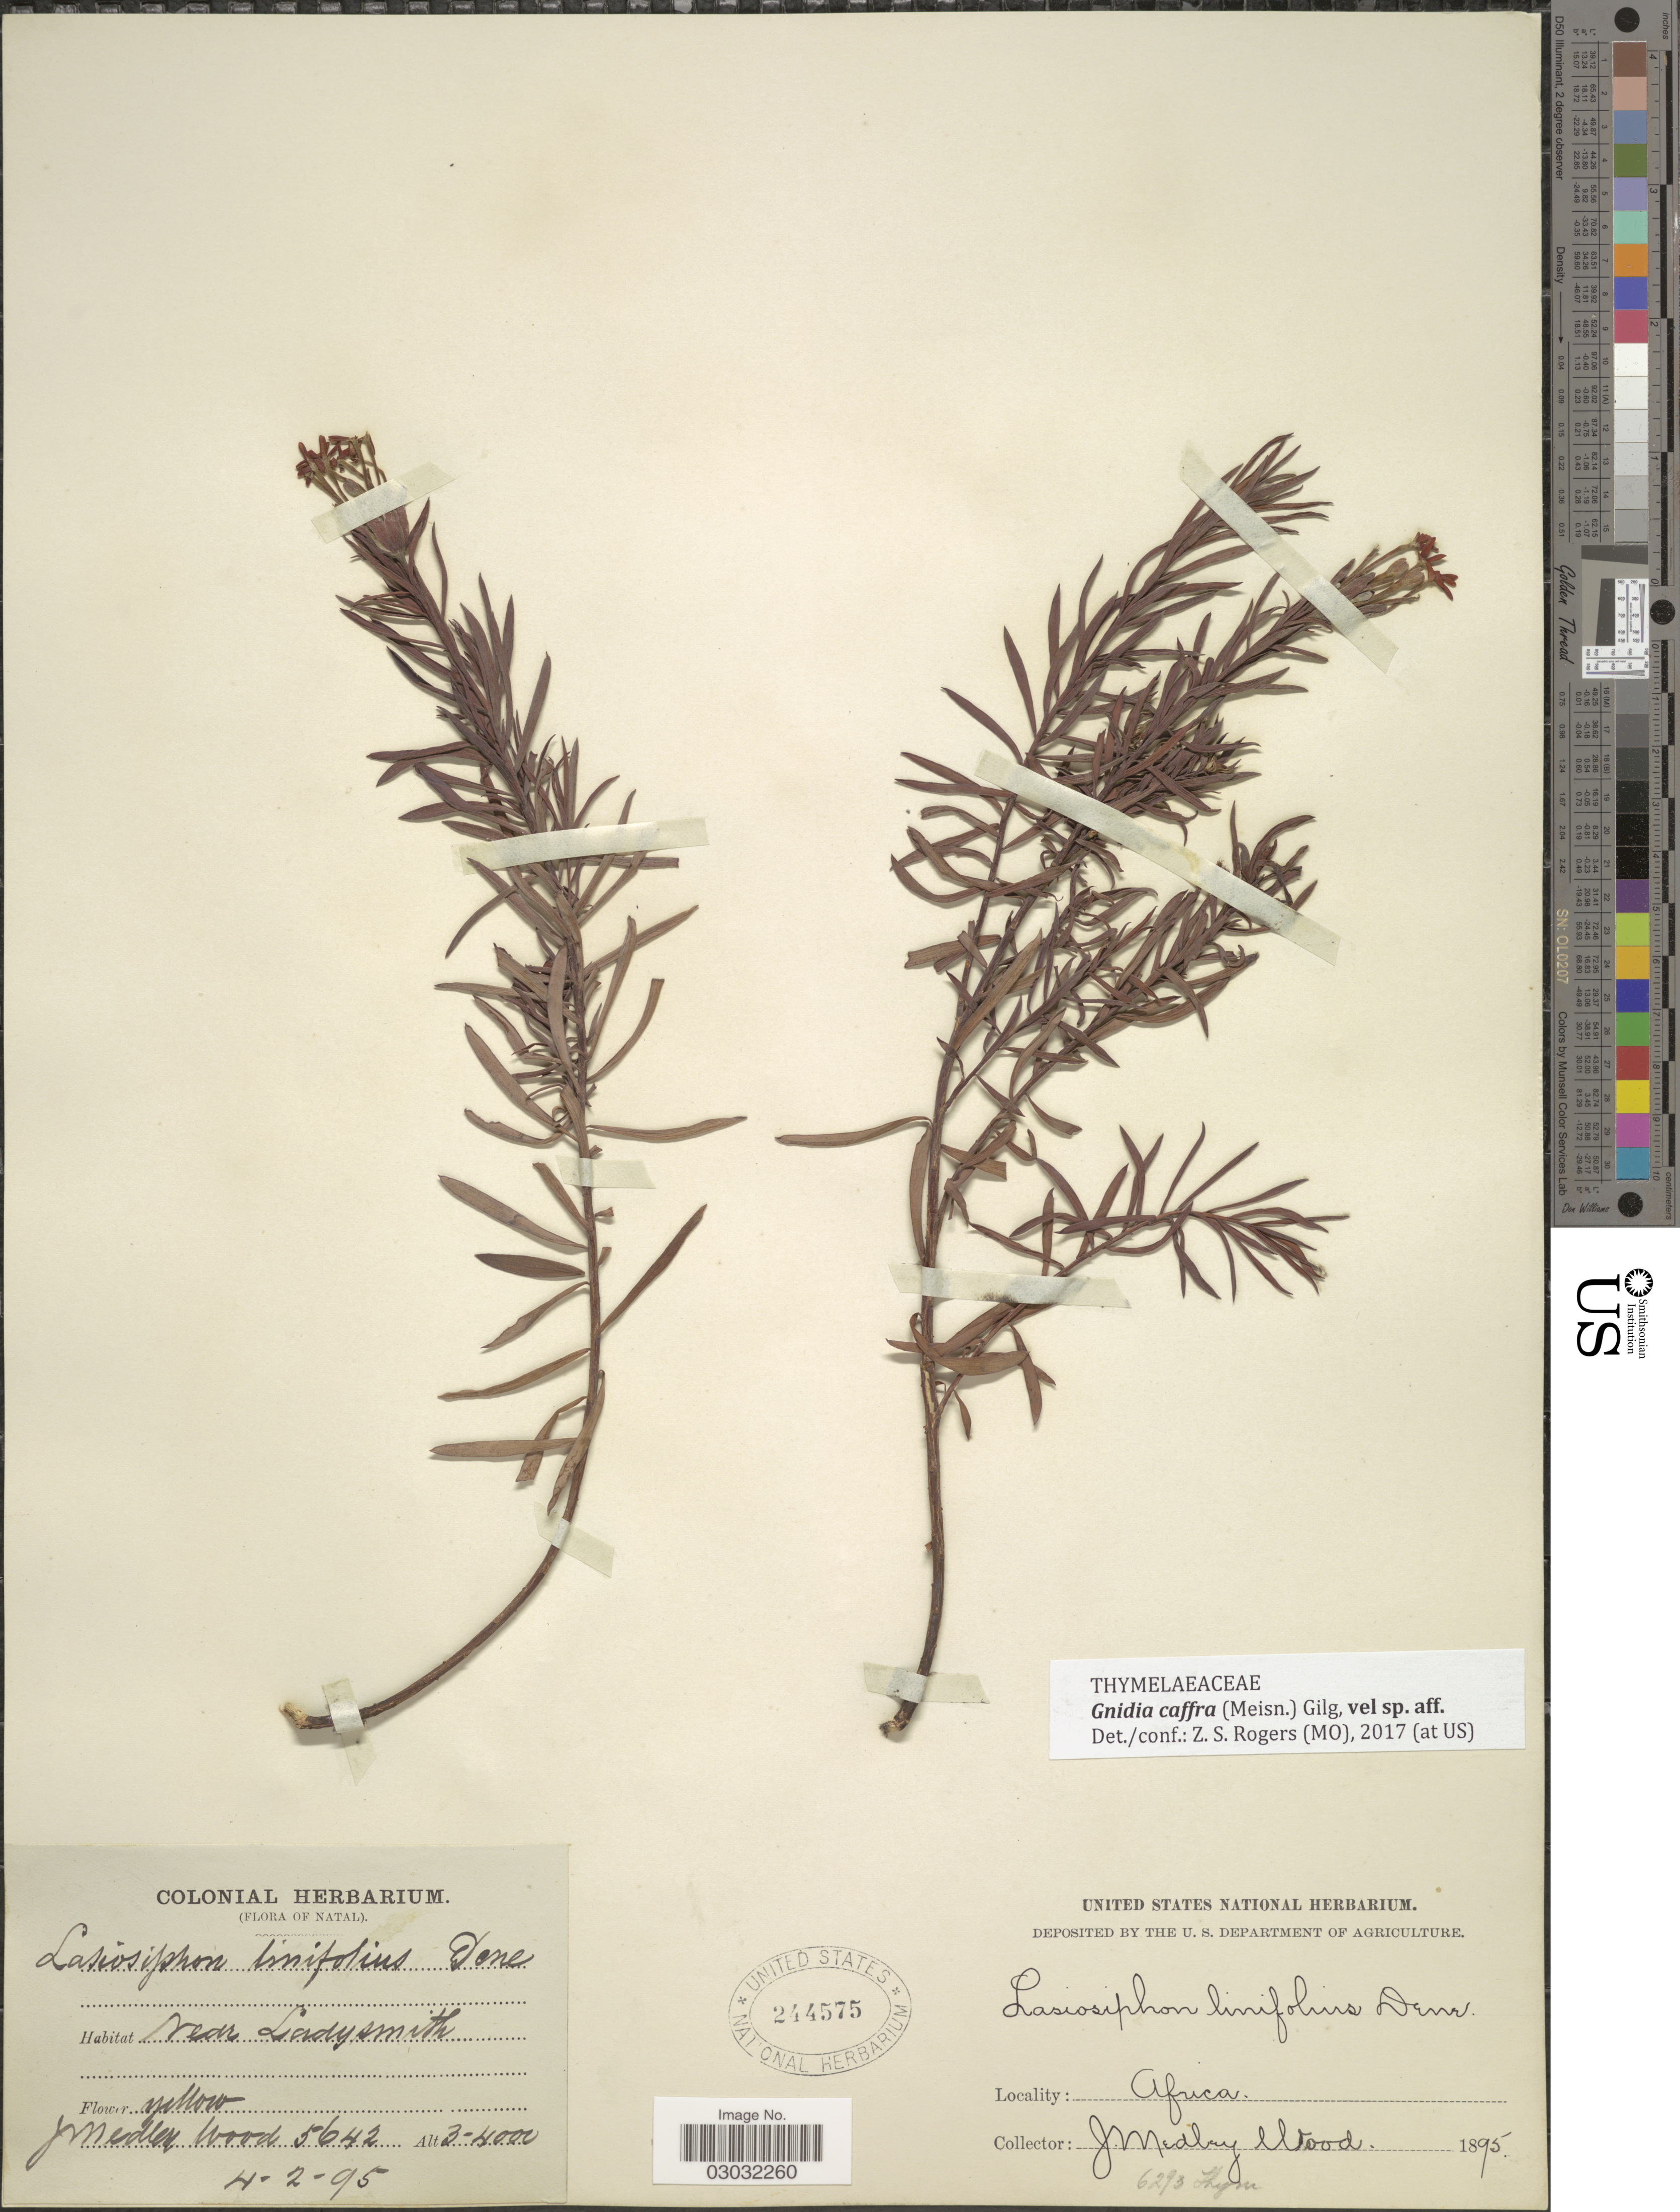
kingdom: Plantae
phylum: Tracheophyta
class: Magnoliopsida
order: Malvales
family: Thymelaeaceae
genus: Lasiosiphon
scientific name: Lasiosiphon caffer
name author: Meisn.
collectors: J. Medley Wood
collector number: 5642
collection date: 1895-02-04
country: South Africa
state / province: KwaZulu-Natal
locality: Natal. Near Ladysmith.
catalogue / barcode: US 244575